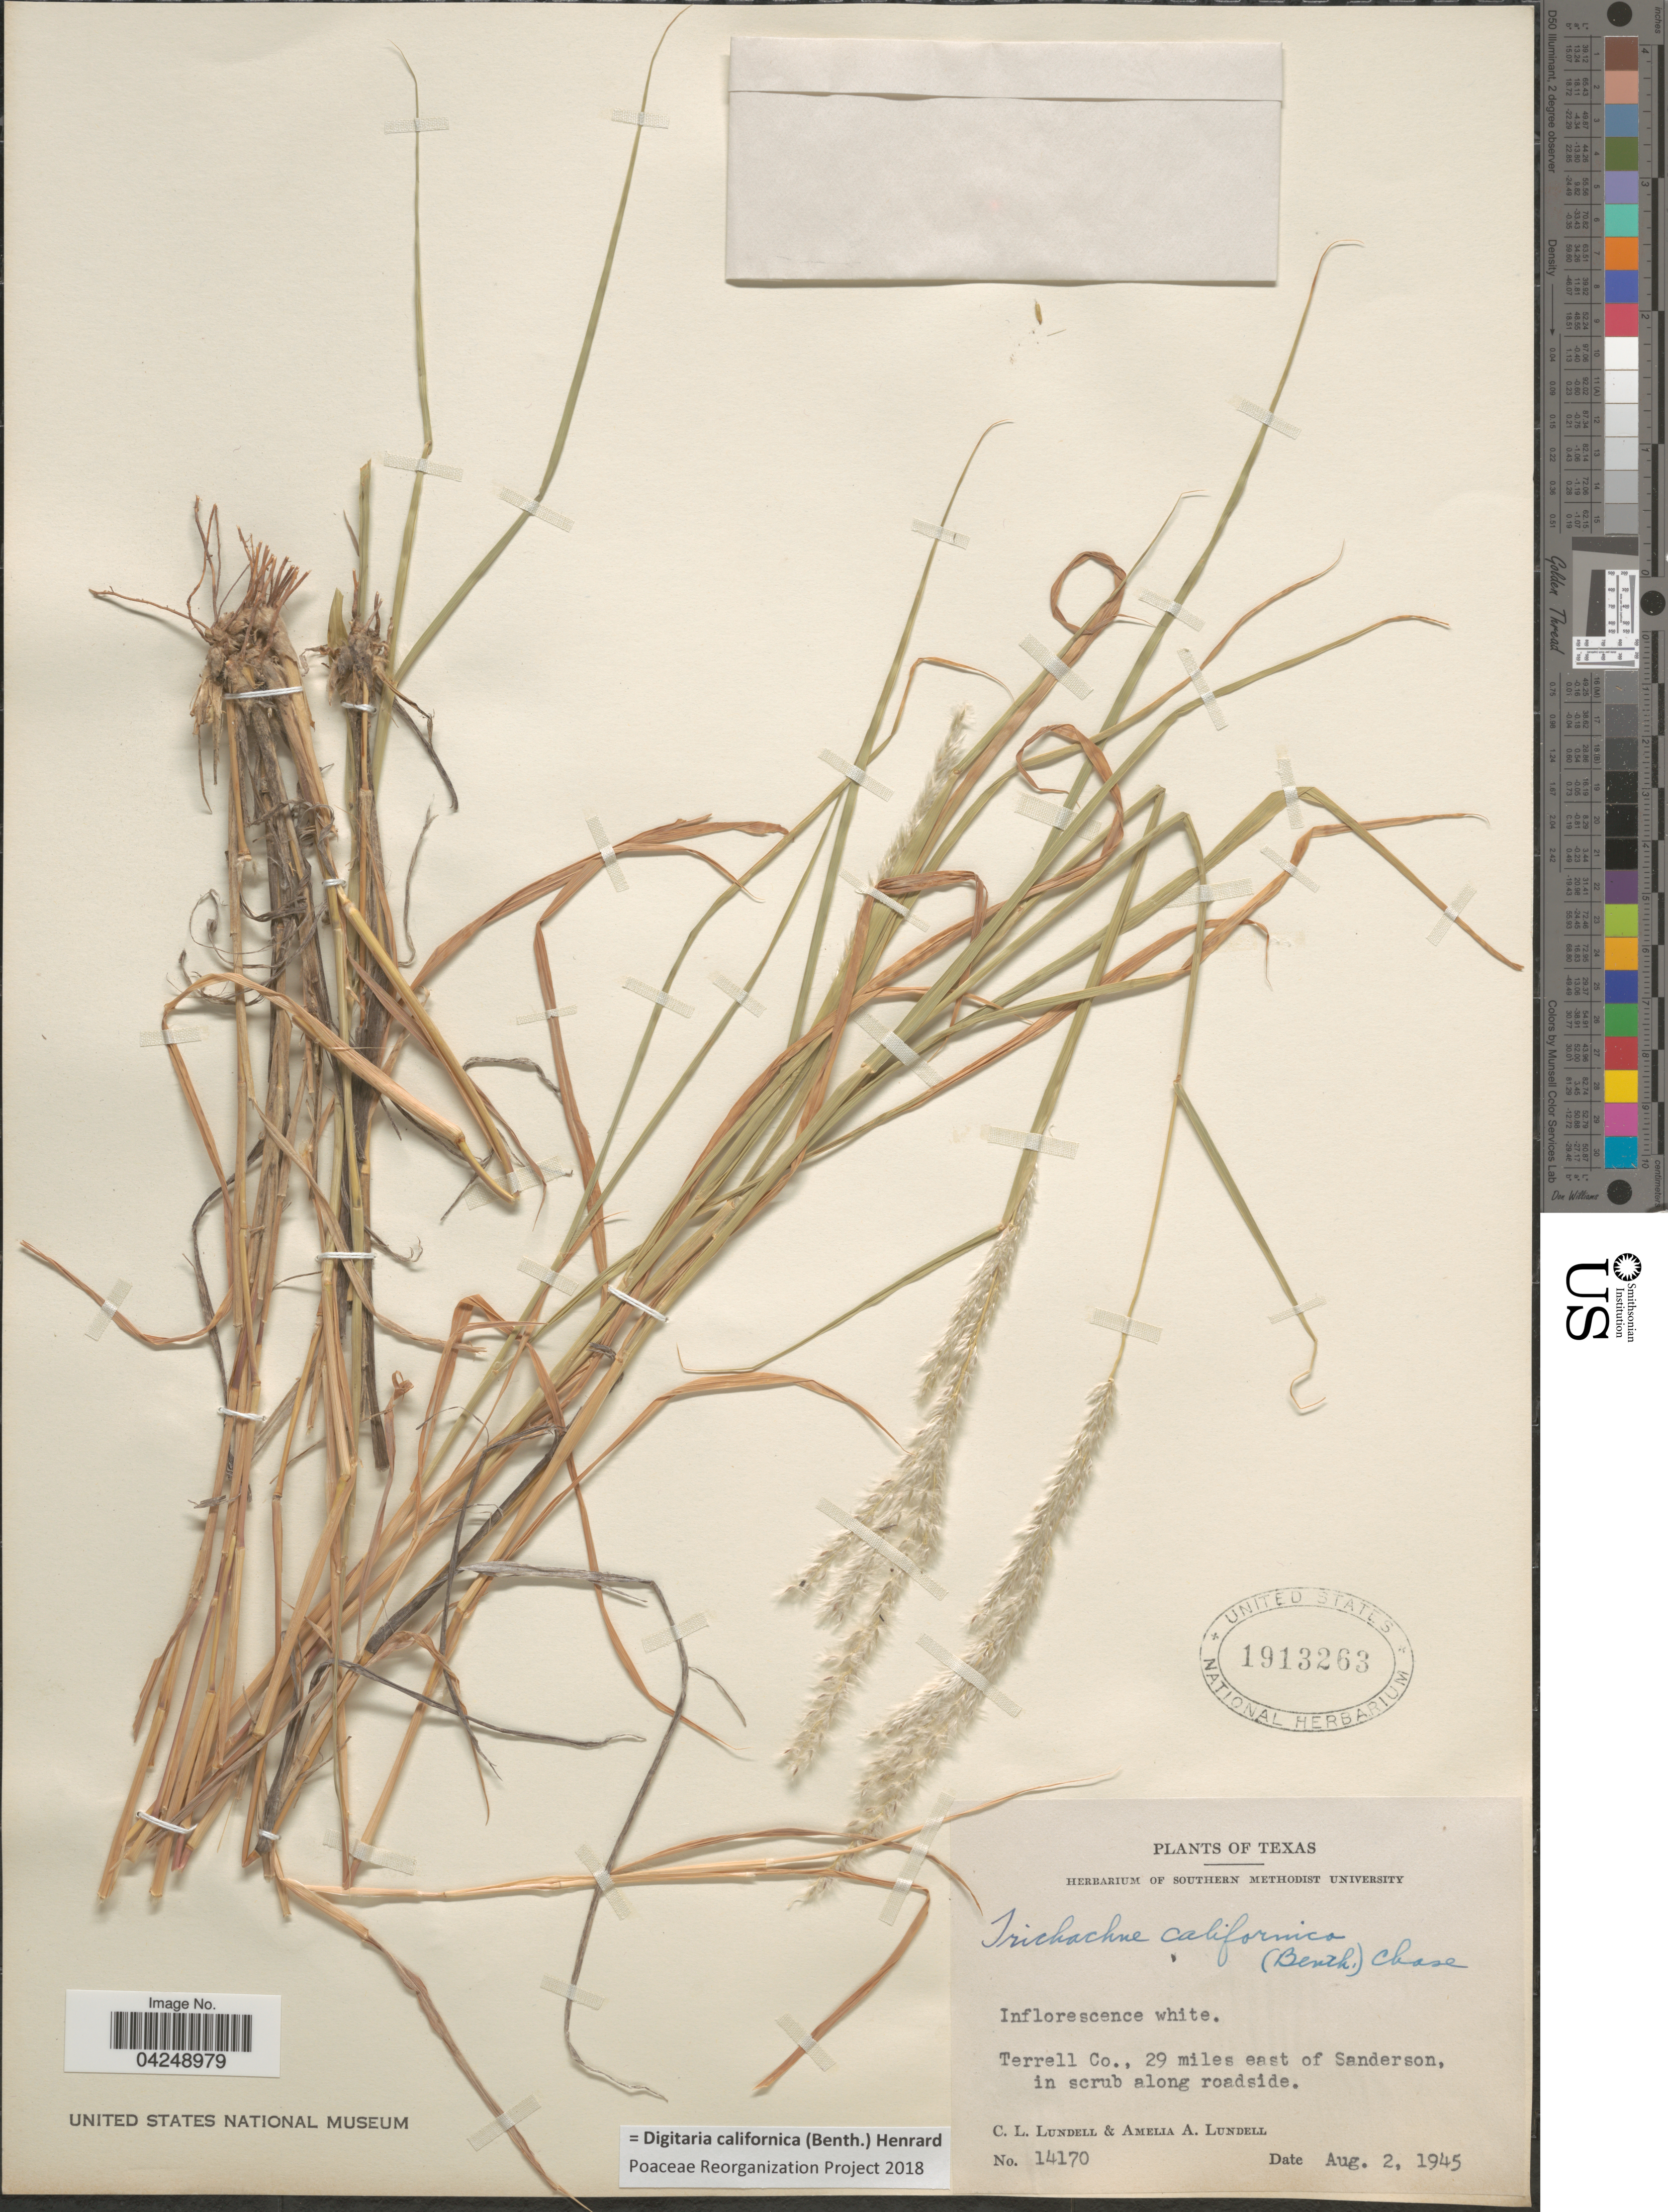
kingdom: Plantae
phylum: Tracheophyta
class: Liliopsida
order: Poales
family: Poaceae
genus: Digitaria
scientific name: Digitaria californica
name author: (Benth.) Henr.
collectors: C. L. Lundell & A. A. Lundell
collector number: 14170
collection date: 1945-08-02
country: United States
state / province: Texas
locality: Terrell Co., 29 miles east of Sanderson, in scrub along roadside.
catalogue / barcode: US 1913263